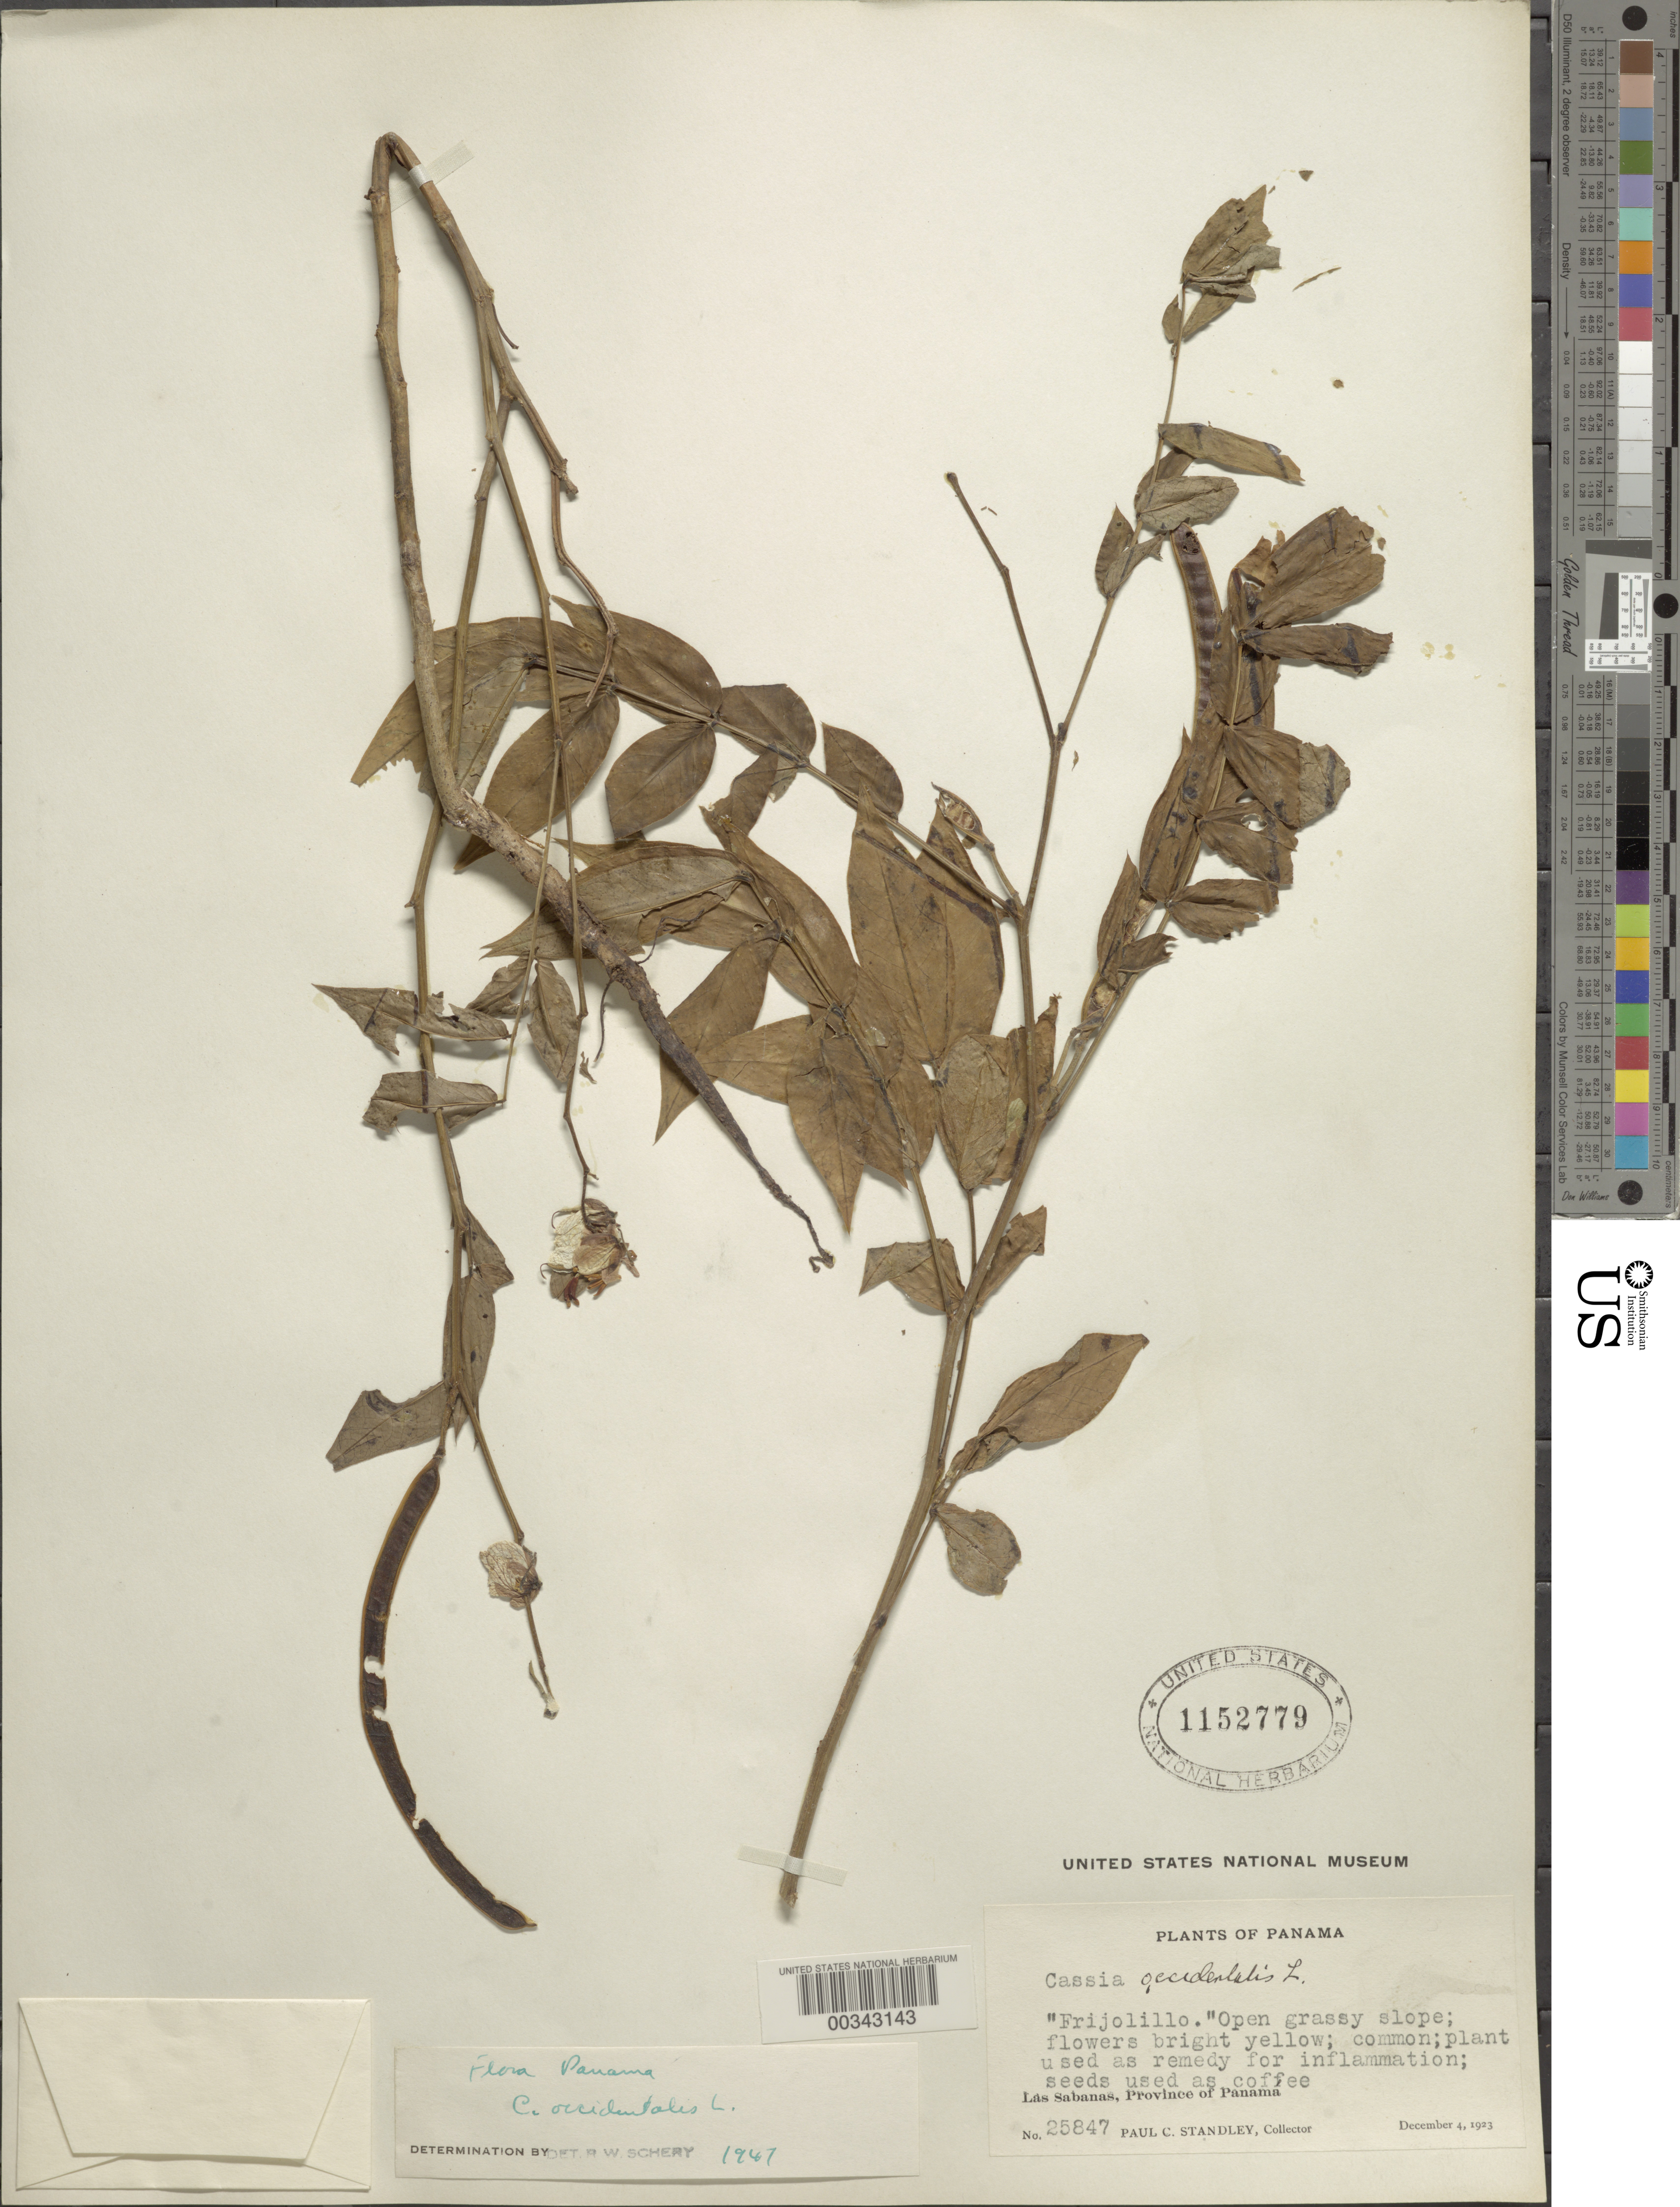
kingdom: Plantae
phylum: Tracheophyta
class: Magnoliopsida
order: Fabales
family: Fabaceae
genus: Senna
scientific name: Senna occidentalis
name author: (L.) Link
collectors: P. C. Standley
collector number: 25847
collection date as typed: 04 Dec 1923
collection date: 1923-12-04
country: Panama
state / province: Panamá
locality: Las Sabanas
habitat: Open grassy slope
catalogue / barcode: US 1152779